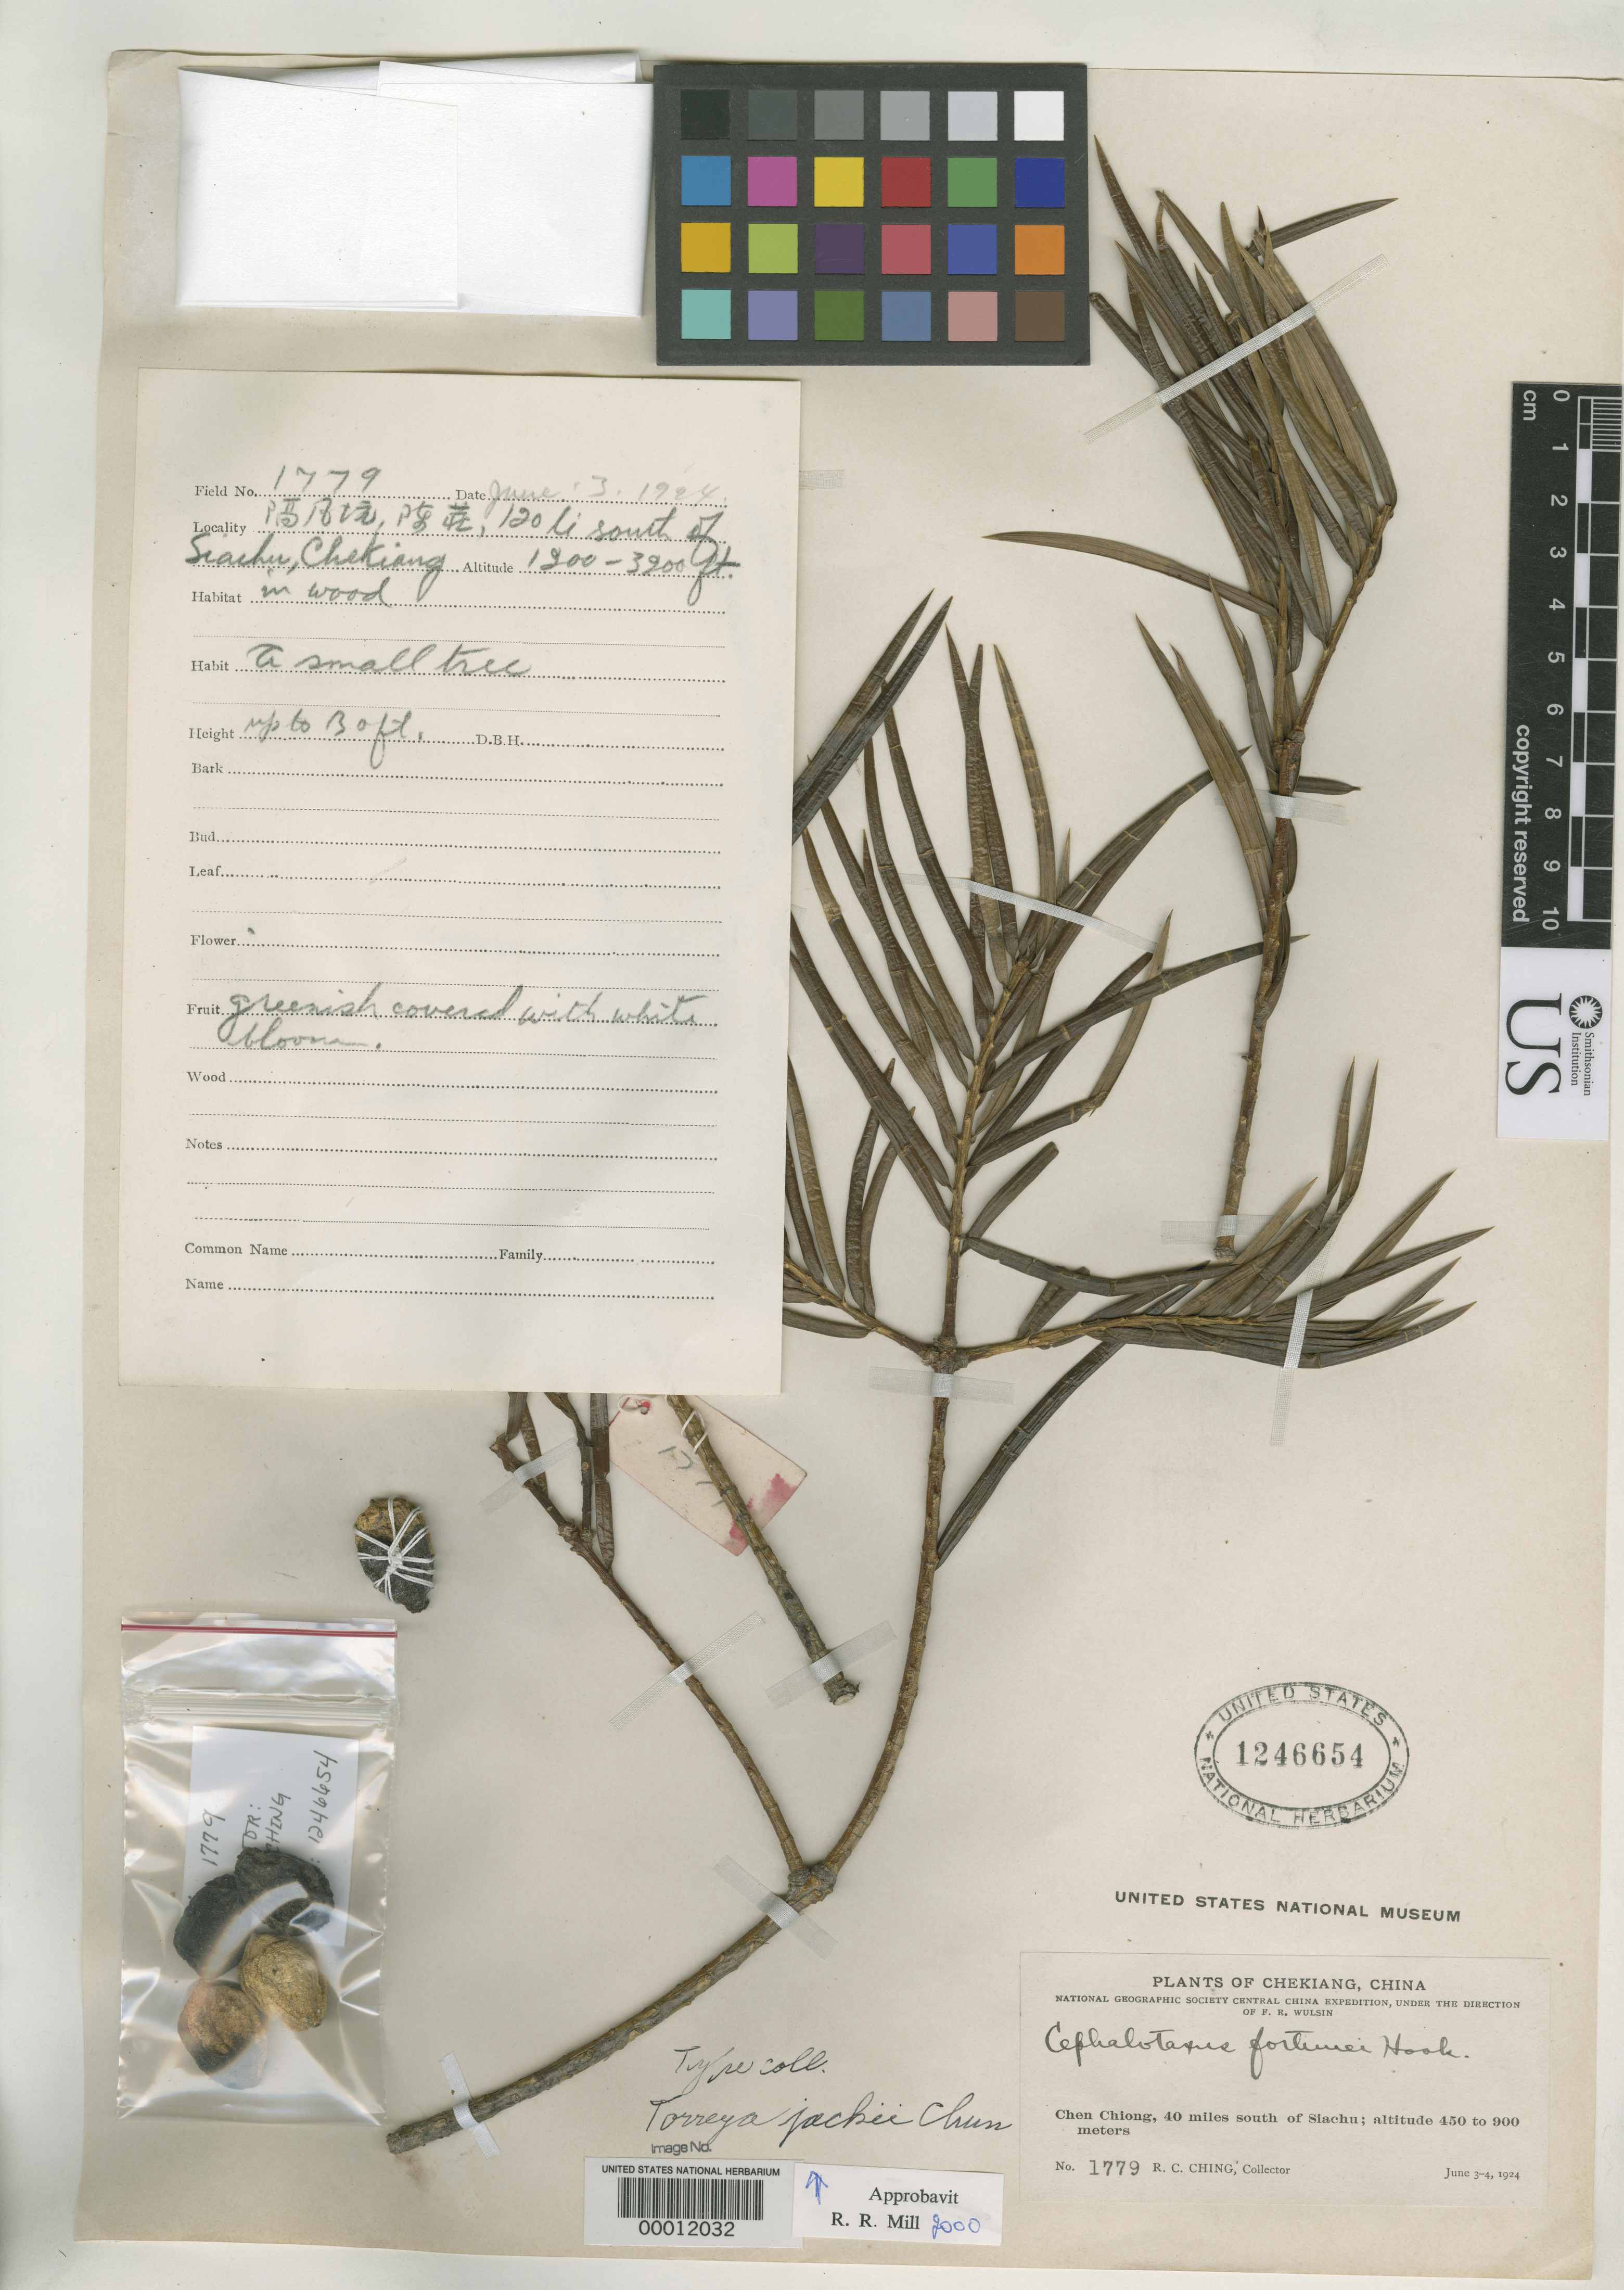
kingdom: Plantae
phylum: Tracheophyta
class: Pinopsida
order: Pinales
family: Taxaceae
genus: Torreya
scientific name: Torreya jackii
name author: Chun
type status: Isotype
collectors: R. C. Ching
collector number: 1779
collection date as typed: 03 Jun 1924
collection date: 1924-06-03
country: China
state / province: Zhejiang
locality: Chen Chiong, 40 mi S of Siachu.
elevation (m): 450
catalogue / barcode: US 1246654